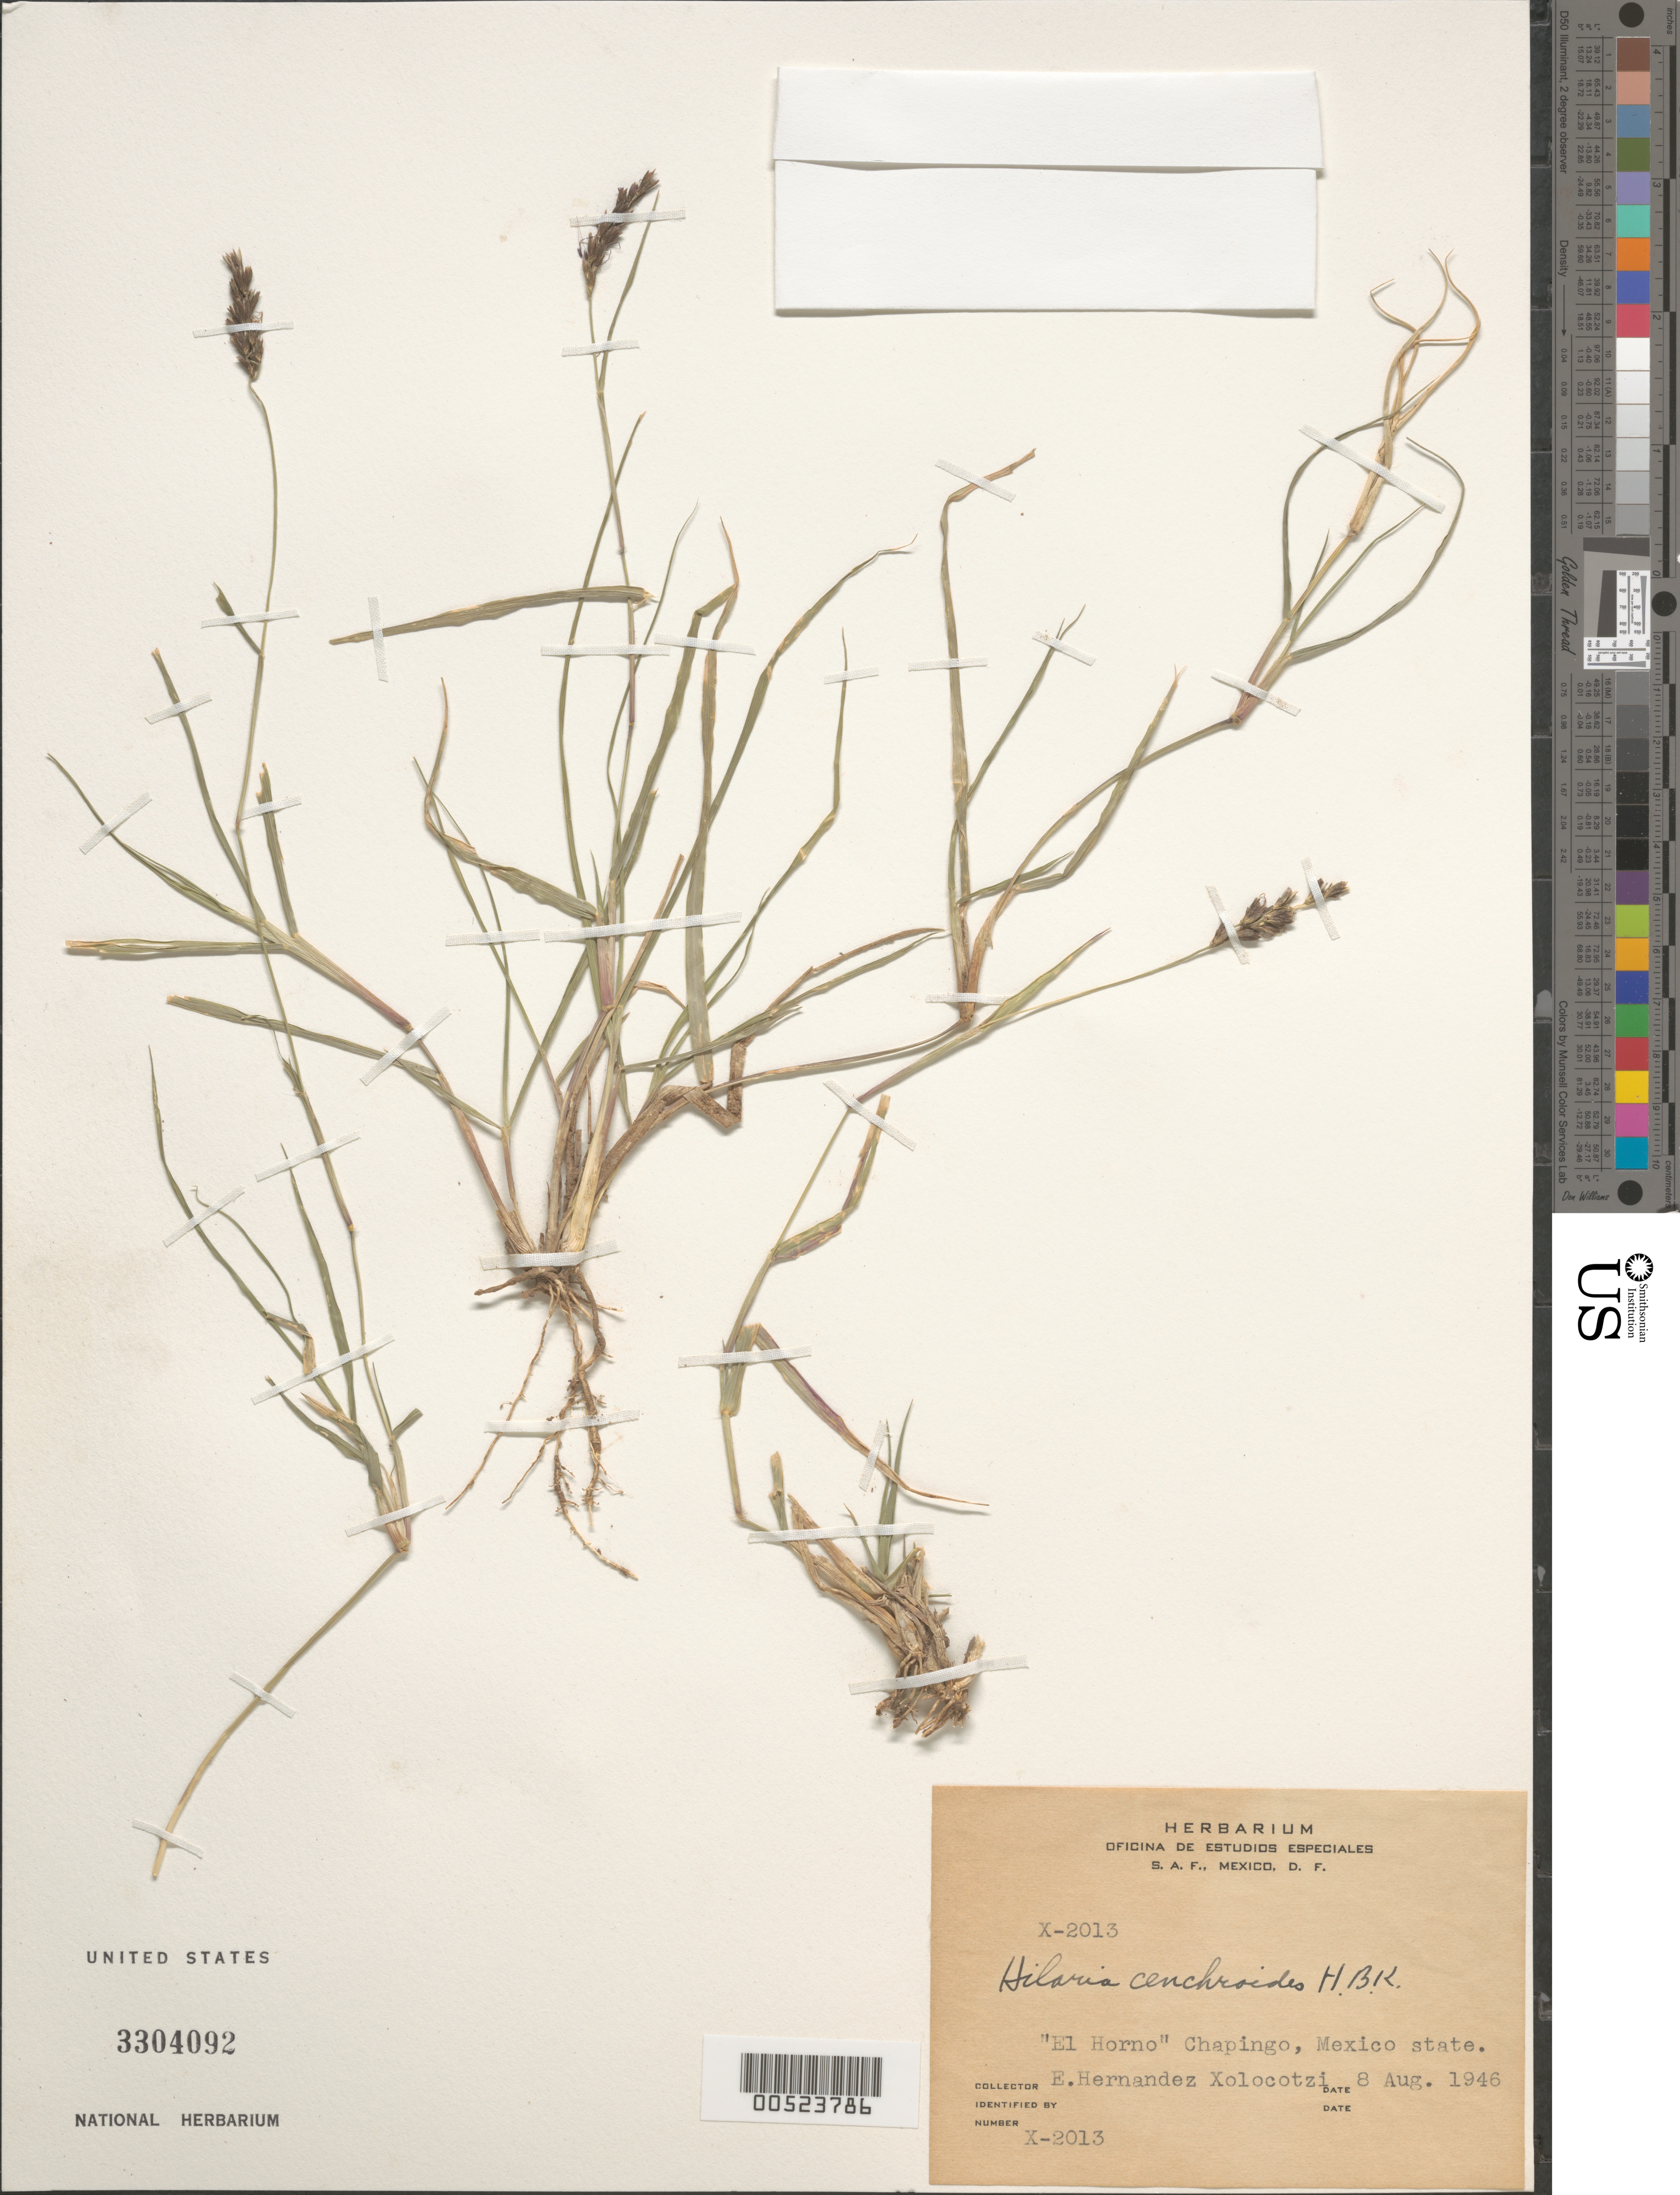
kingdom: Plantae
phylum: Tracheophyta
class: Liliopsida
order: Poales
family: Poaceae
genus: Hilaria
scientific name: Hilaria cenchroides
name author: Kunth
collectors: E. I. Hernández-X.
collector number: X-2013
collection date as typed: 8 Aug 1946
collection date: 1946-08-08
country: Mexico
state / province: México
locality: El Horno Chapingo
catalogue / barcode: US 3304092